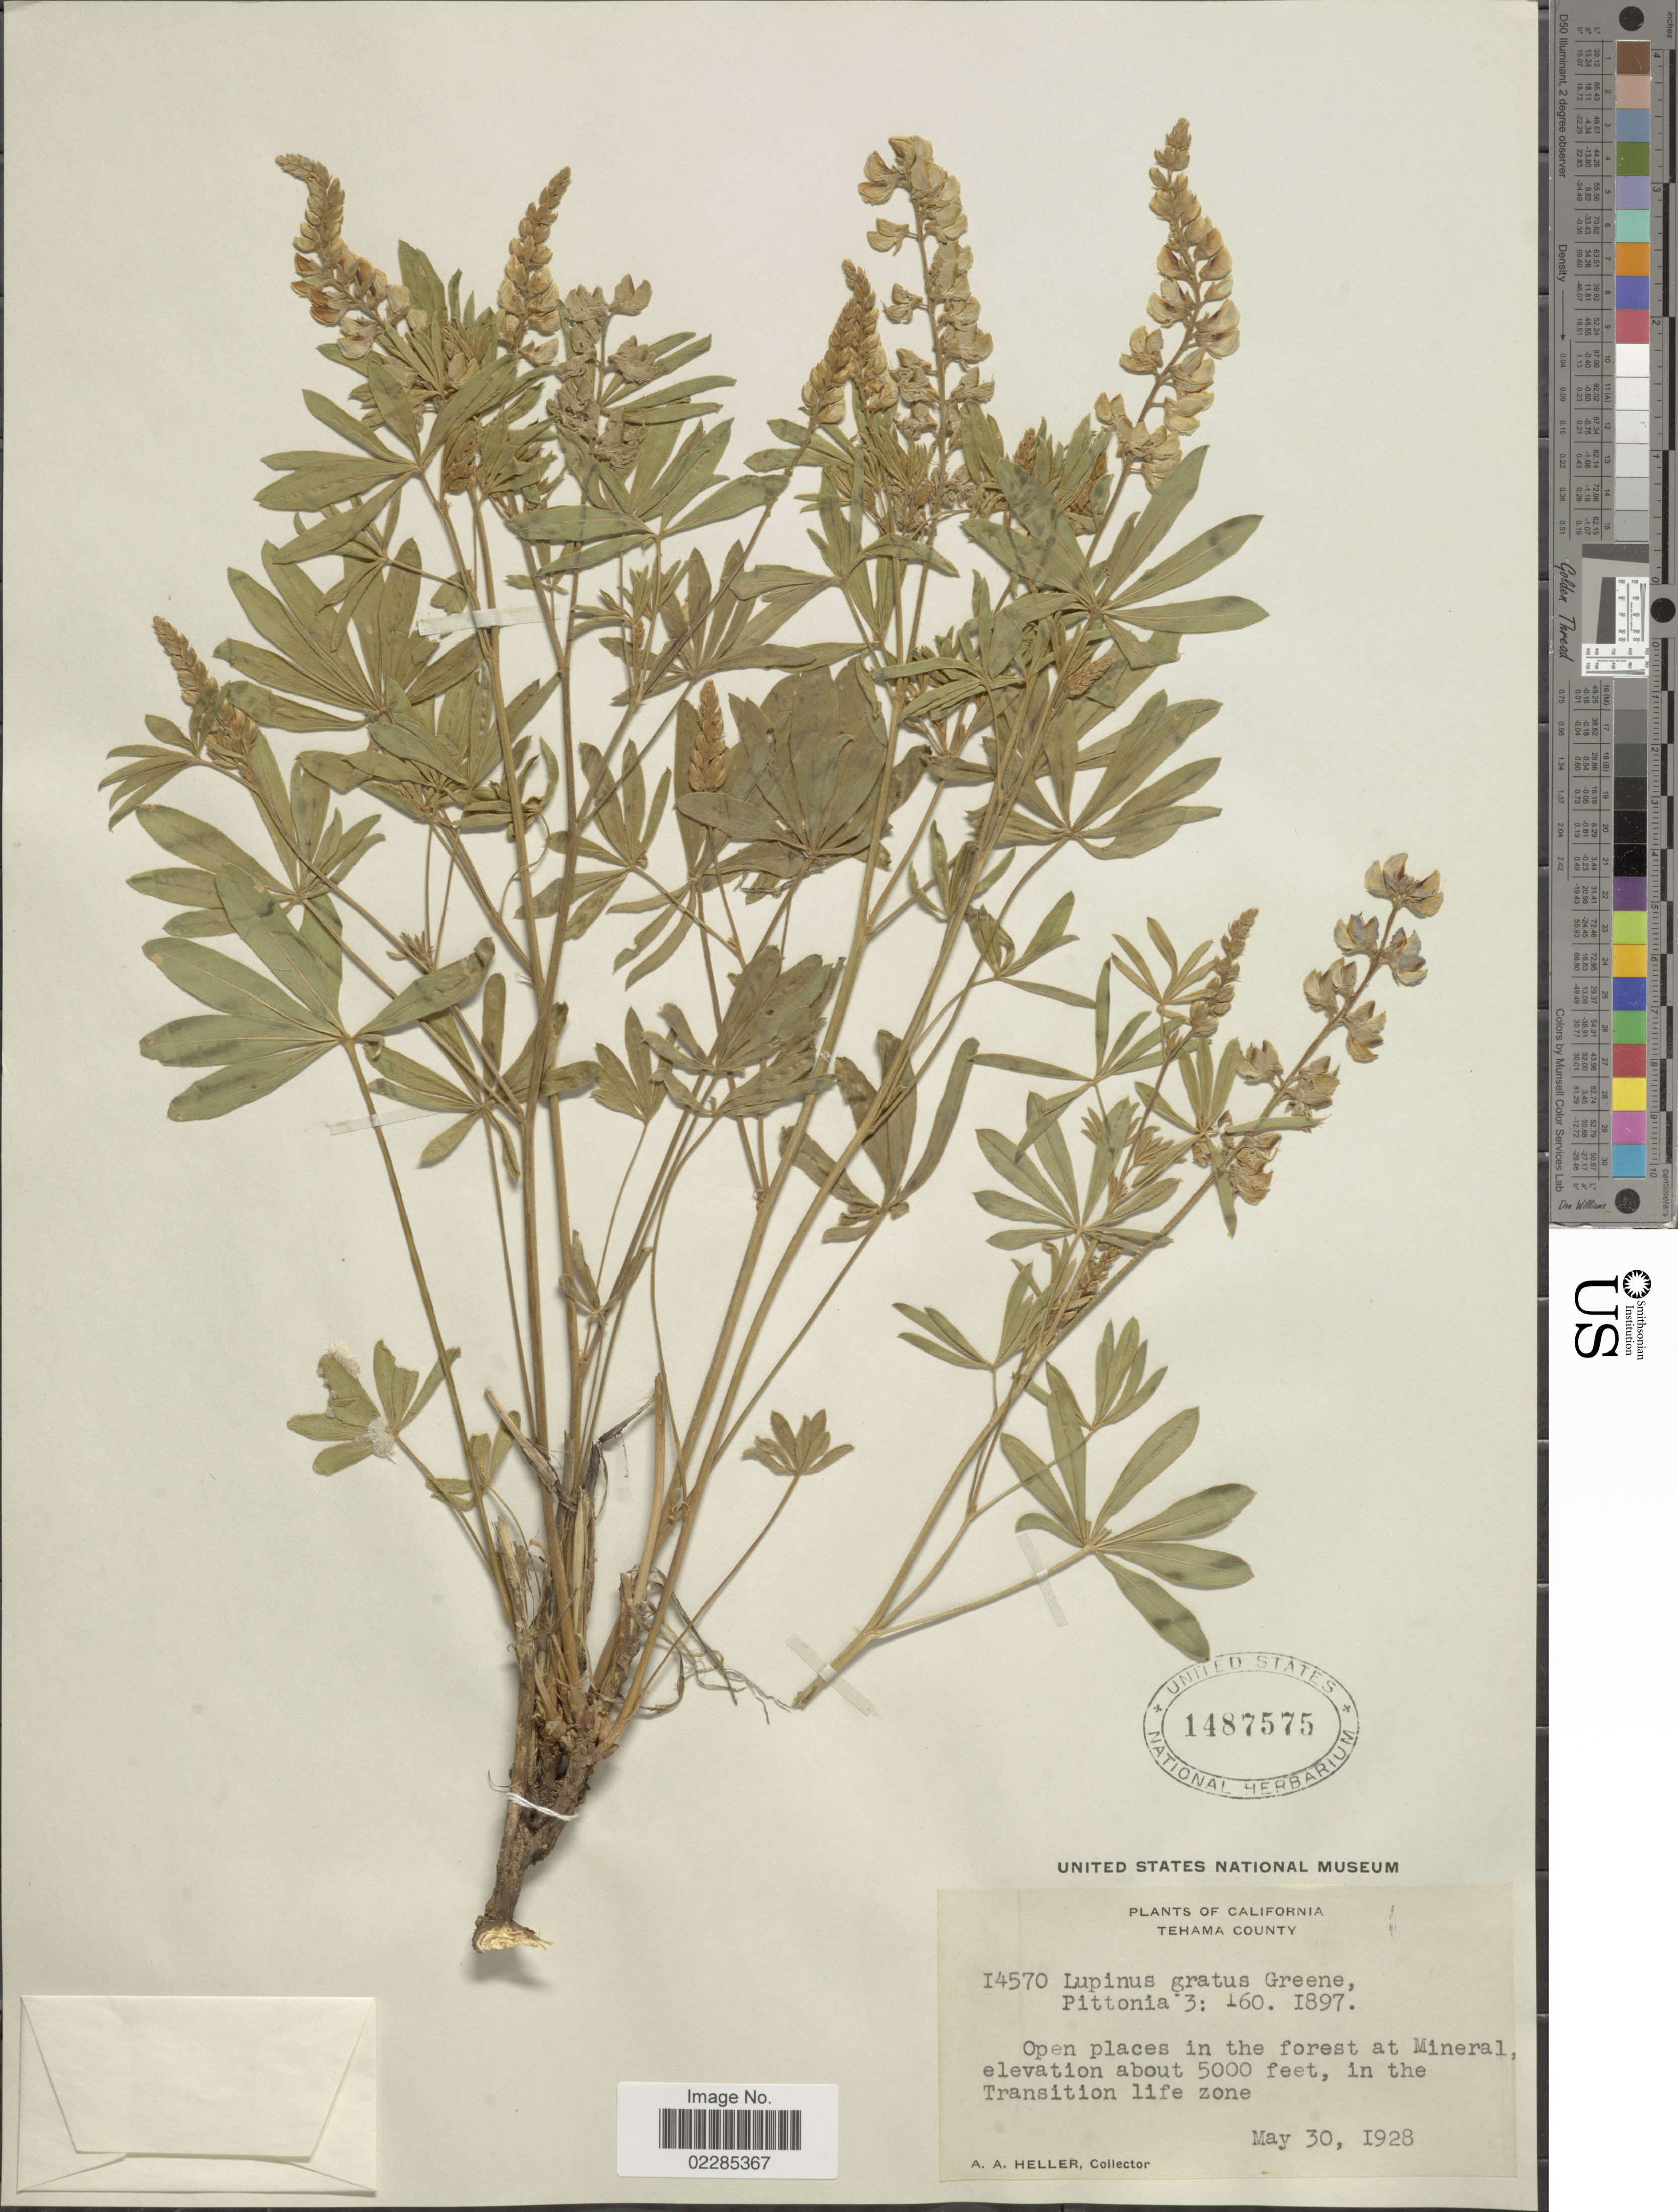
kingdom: Plantae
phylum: Tracheophyta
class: Magnoliopsida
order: Fabales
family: Fabaceae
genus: Lupinus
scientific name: Lupinus gratus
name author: Greene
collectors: A. A. Heller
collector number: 14570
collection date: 1928-05-30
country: United States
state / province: California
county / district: Tehama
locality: Tehama County, Open places in the forest at Mineral, in the Transition life zone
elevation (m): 1524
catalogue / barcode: US 1487575